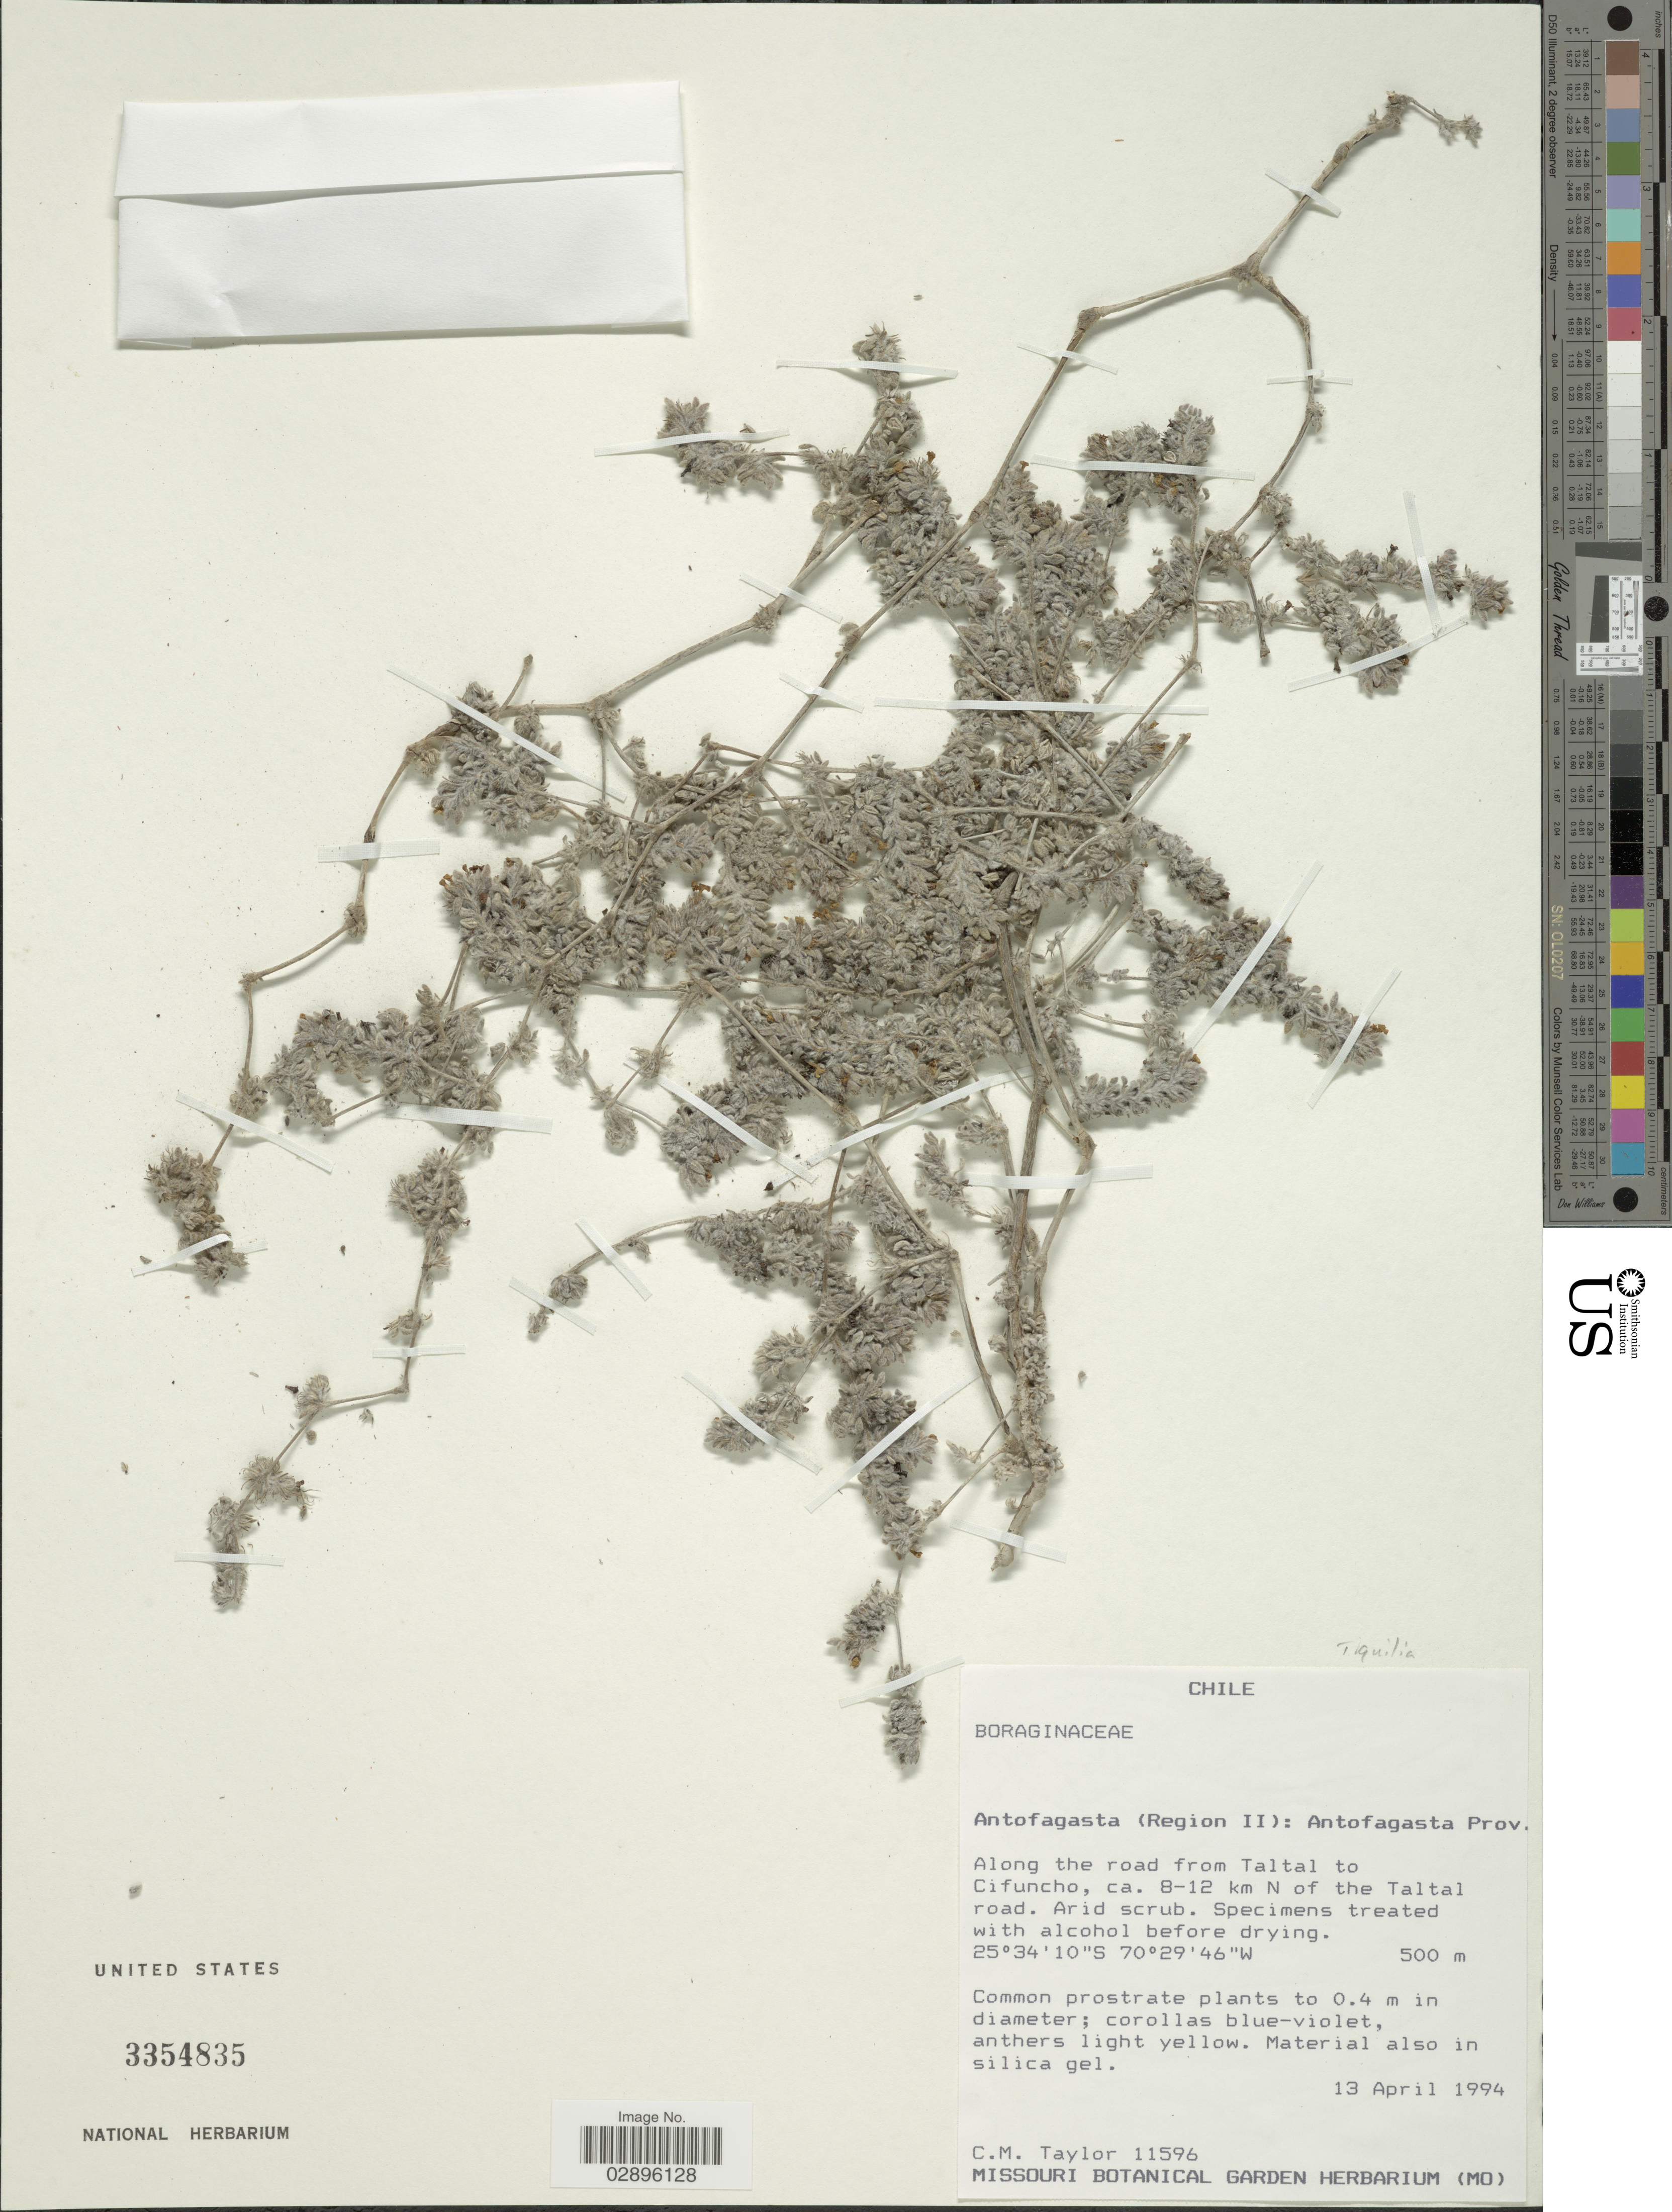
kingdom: Plantae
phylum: Tracheophyta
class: Magnoliopsida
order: Boraginales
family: Ehretiaceae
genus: Tiquilia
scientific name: Tiquilia sp.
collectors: C. M. Taylor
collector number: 11596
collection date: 1994-04-13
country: Chile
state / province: Antofagasta (II)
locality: Antofagasta (Region II). Along the road from Taltal to Cifuncho, ca. 8-12 km N of the Taltal road.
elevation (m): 500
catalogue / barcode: US 3354835